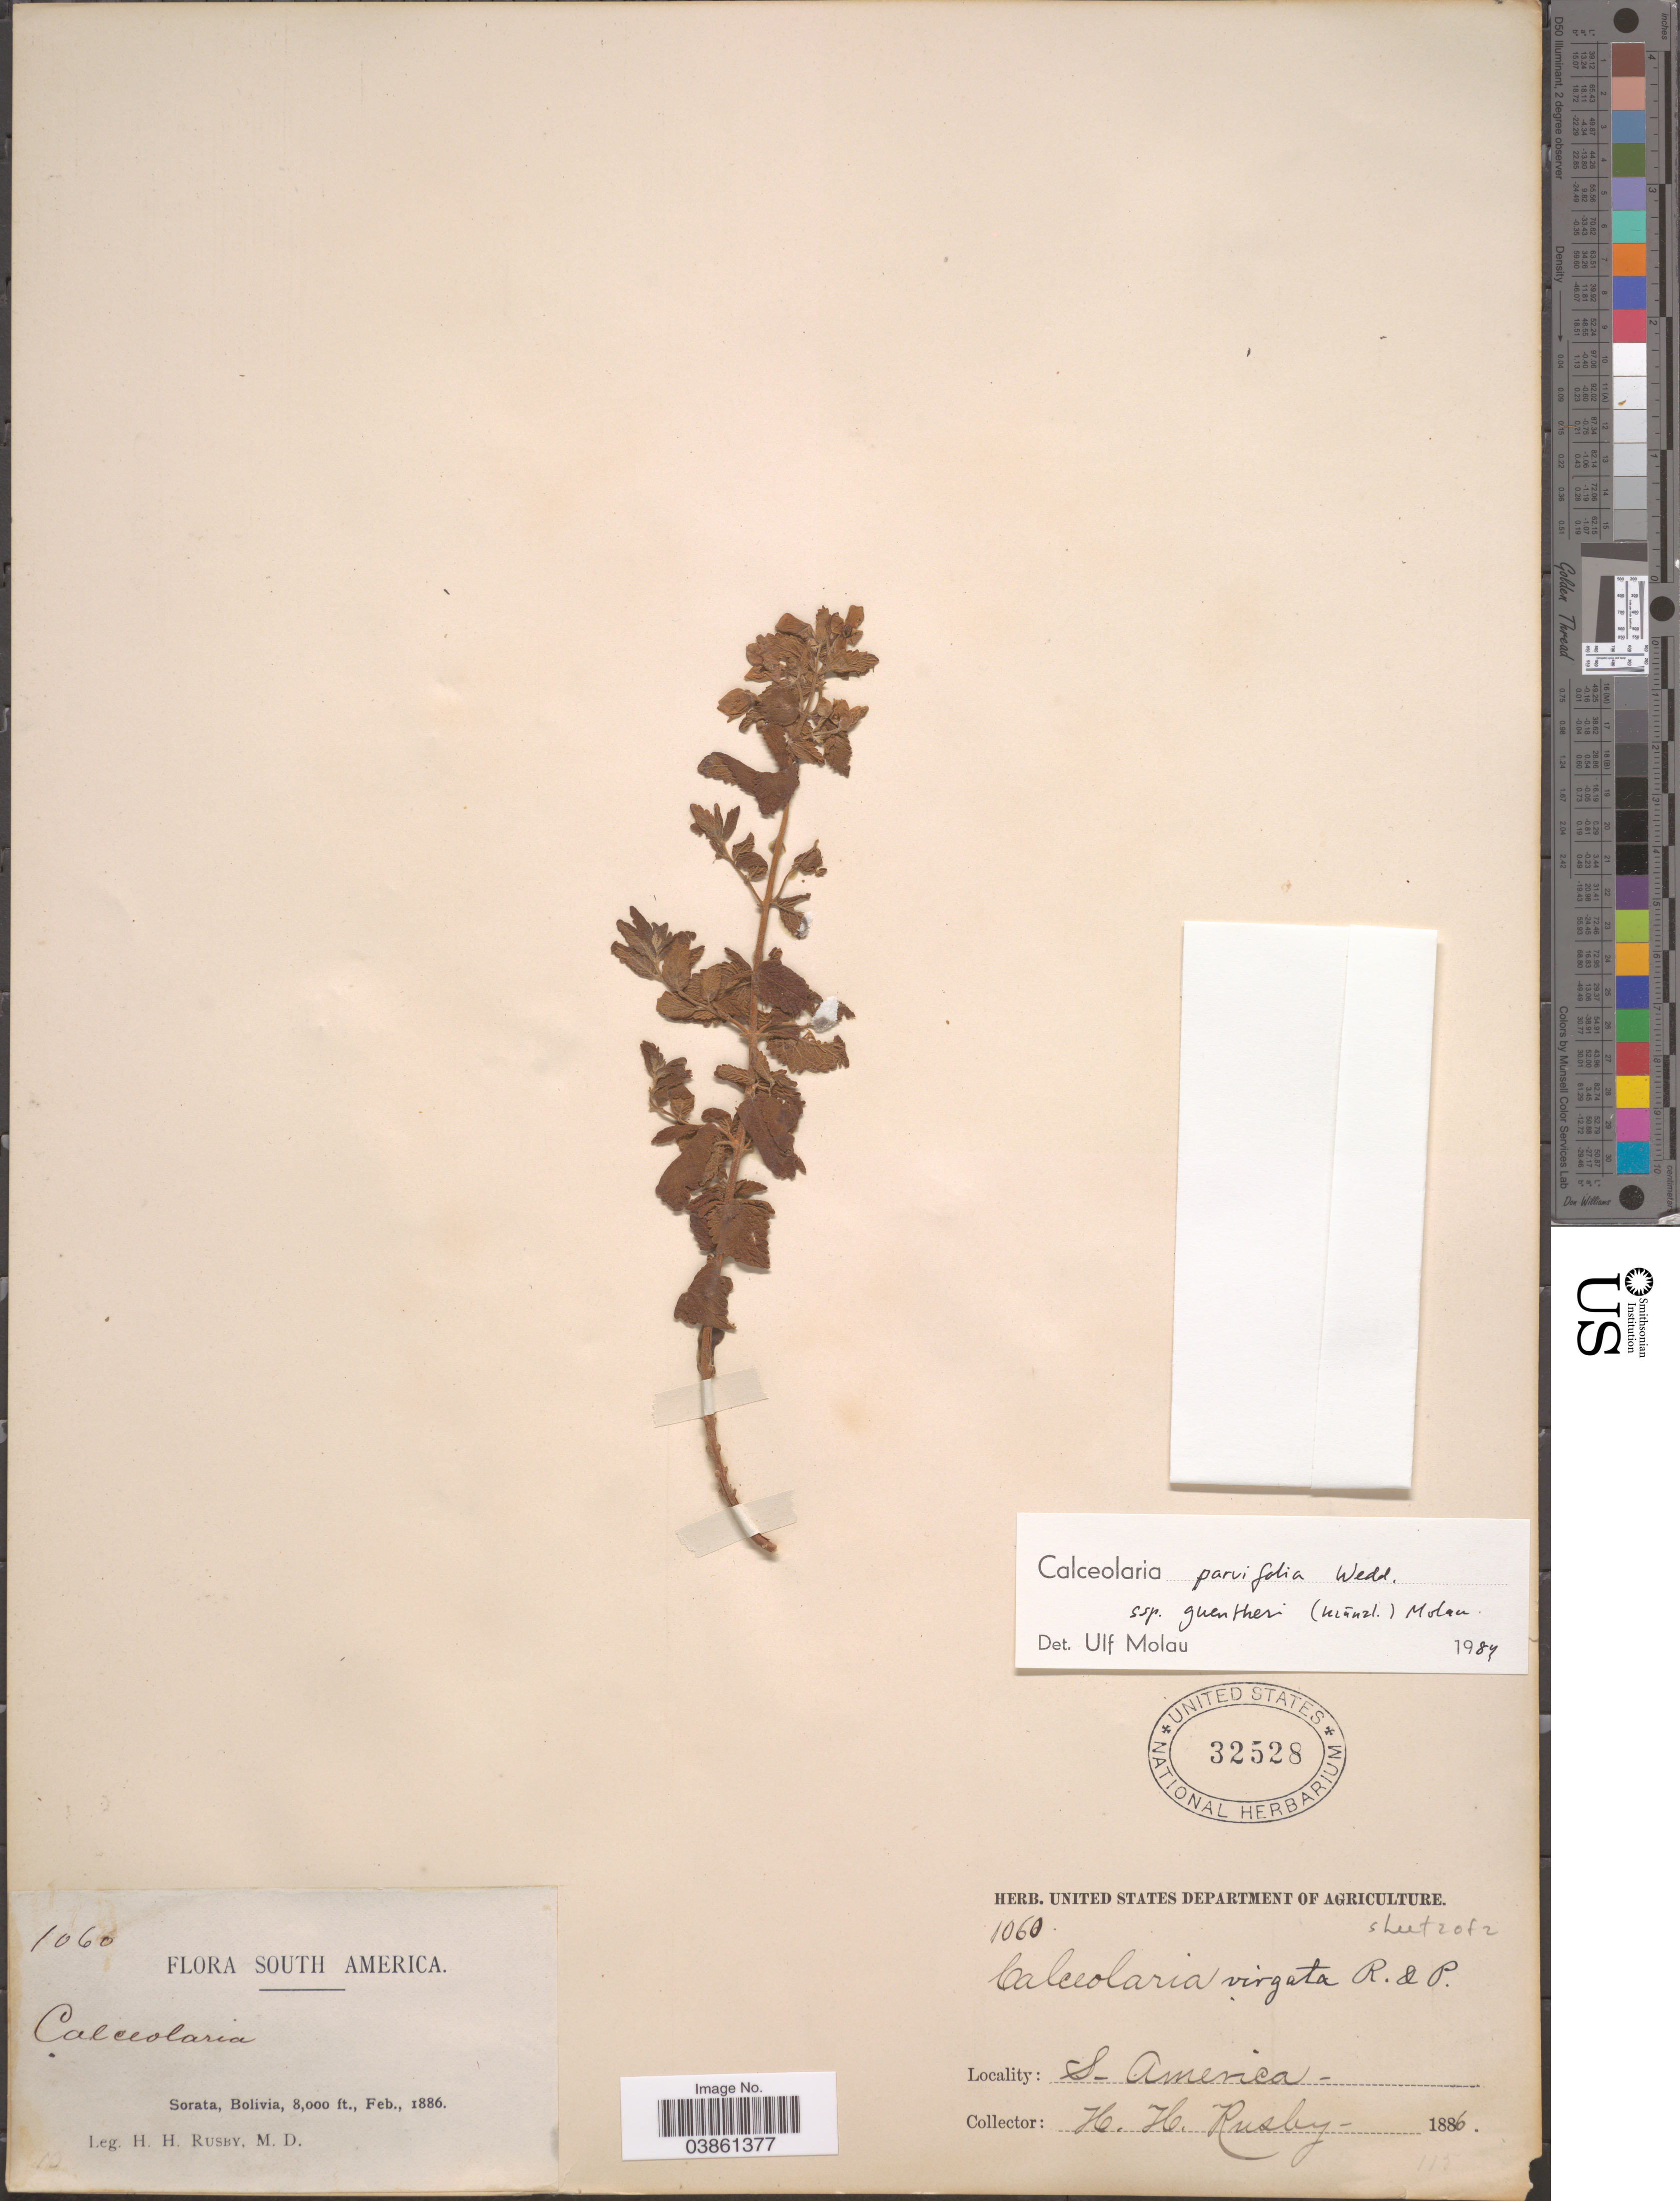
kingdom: Plantae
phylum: Tracheophyta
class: Magnoliopsida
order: Lamiales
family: Calceolariaceae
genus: Calceolaria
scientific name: Calceolaria parvifolia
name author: Wedd.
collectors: H. H. Rusby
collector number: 1060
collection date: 1886-02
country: Bolivia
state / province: La Páz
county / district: Larecaja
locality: Sorata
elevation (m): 2438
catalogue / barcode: US 32528